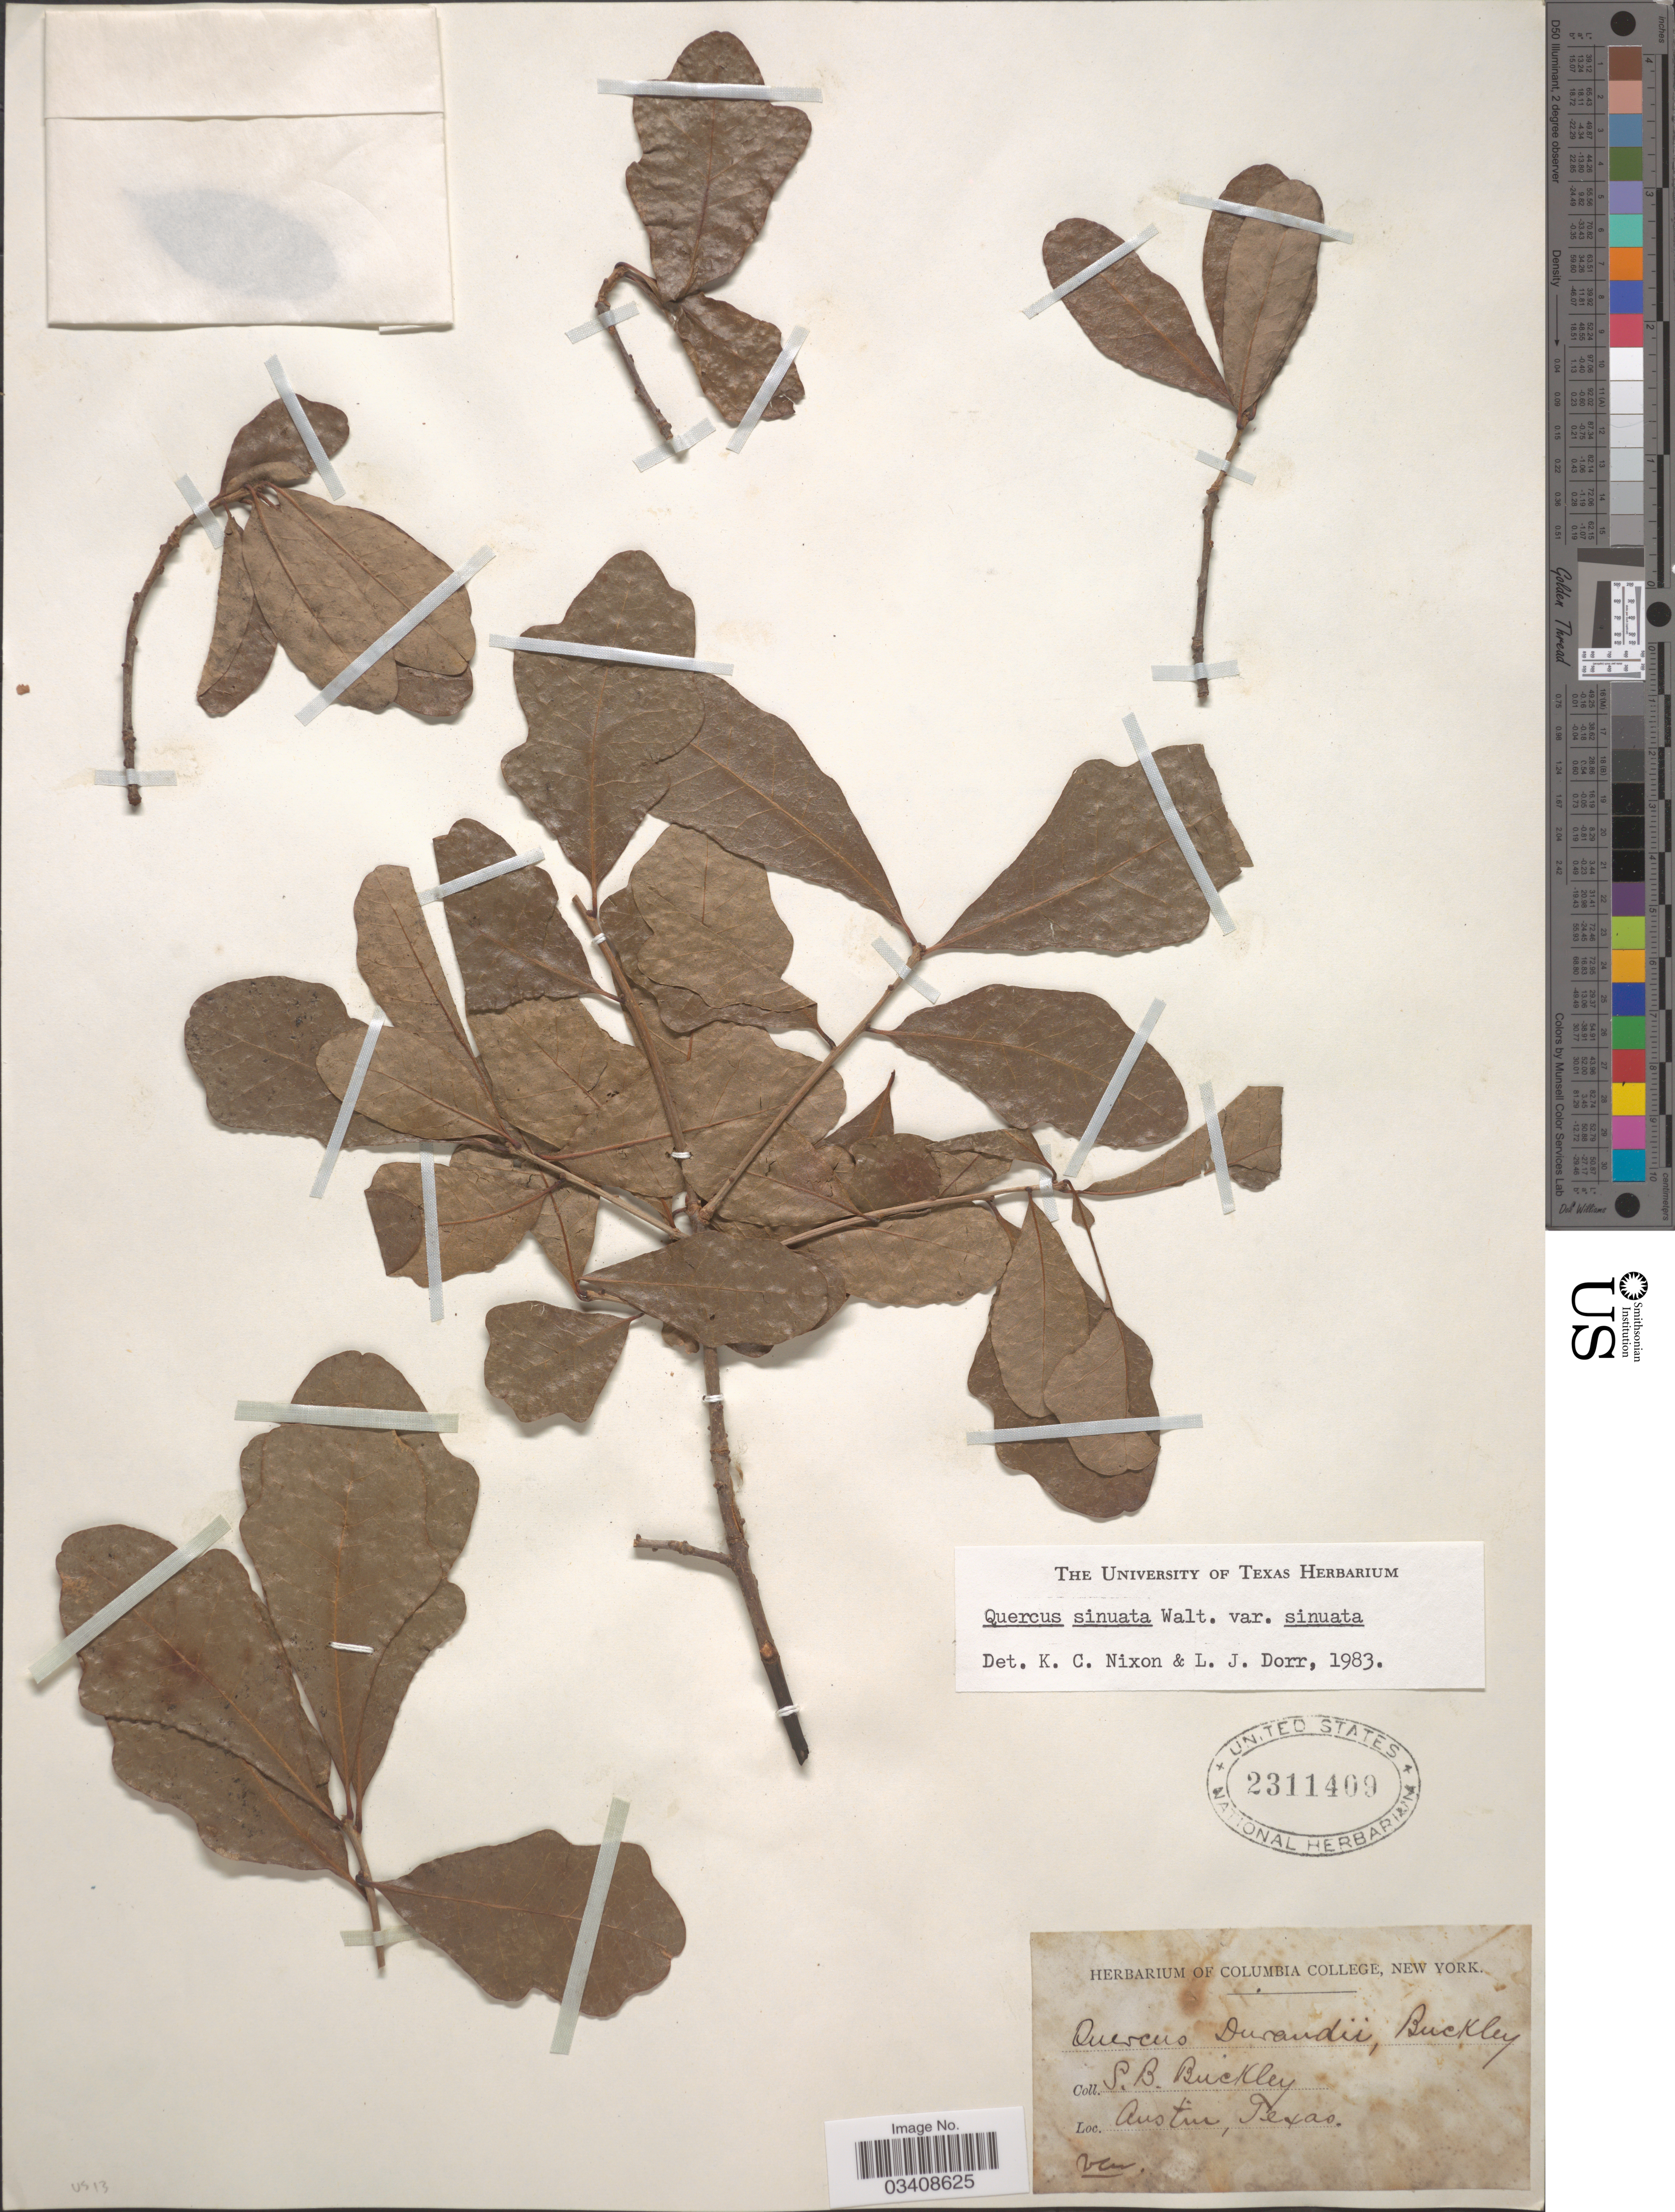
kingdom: Plantae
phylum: Tracheophyta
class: Magnoliopsida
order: Fagales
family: Fagaceae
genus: Quercus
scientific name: Quercus sinuata var. sinuata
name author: Walter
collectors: S. B. Buckley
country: United States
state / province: Texas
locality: Austin.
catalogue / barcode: US 2311409